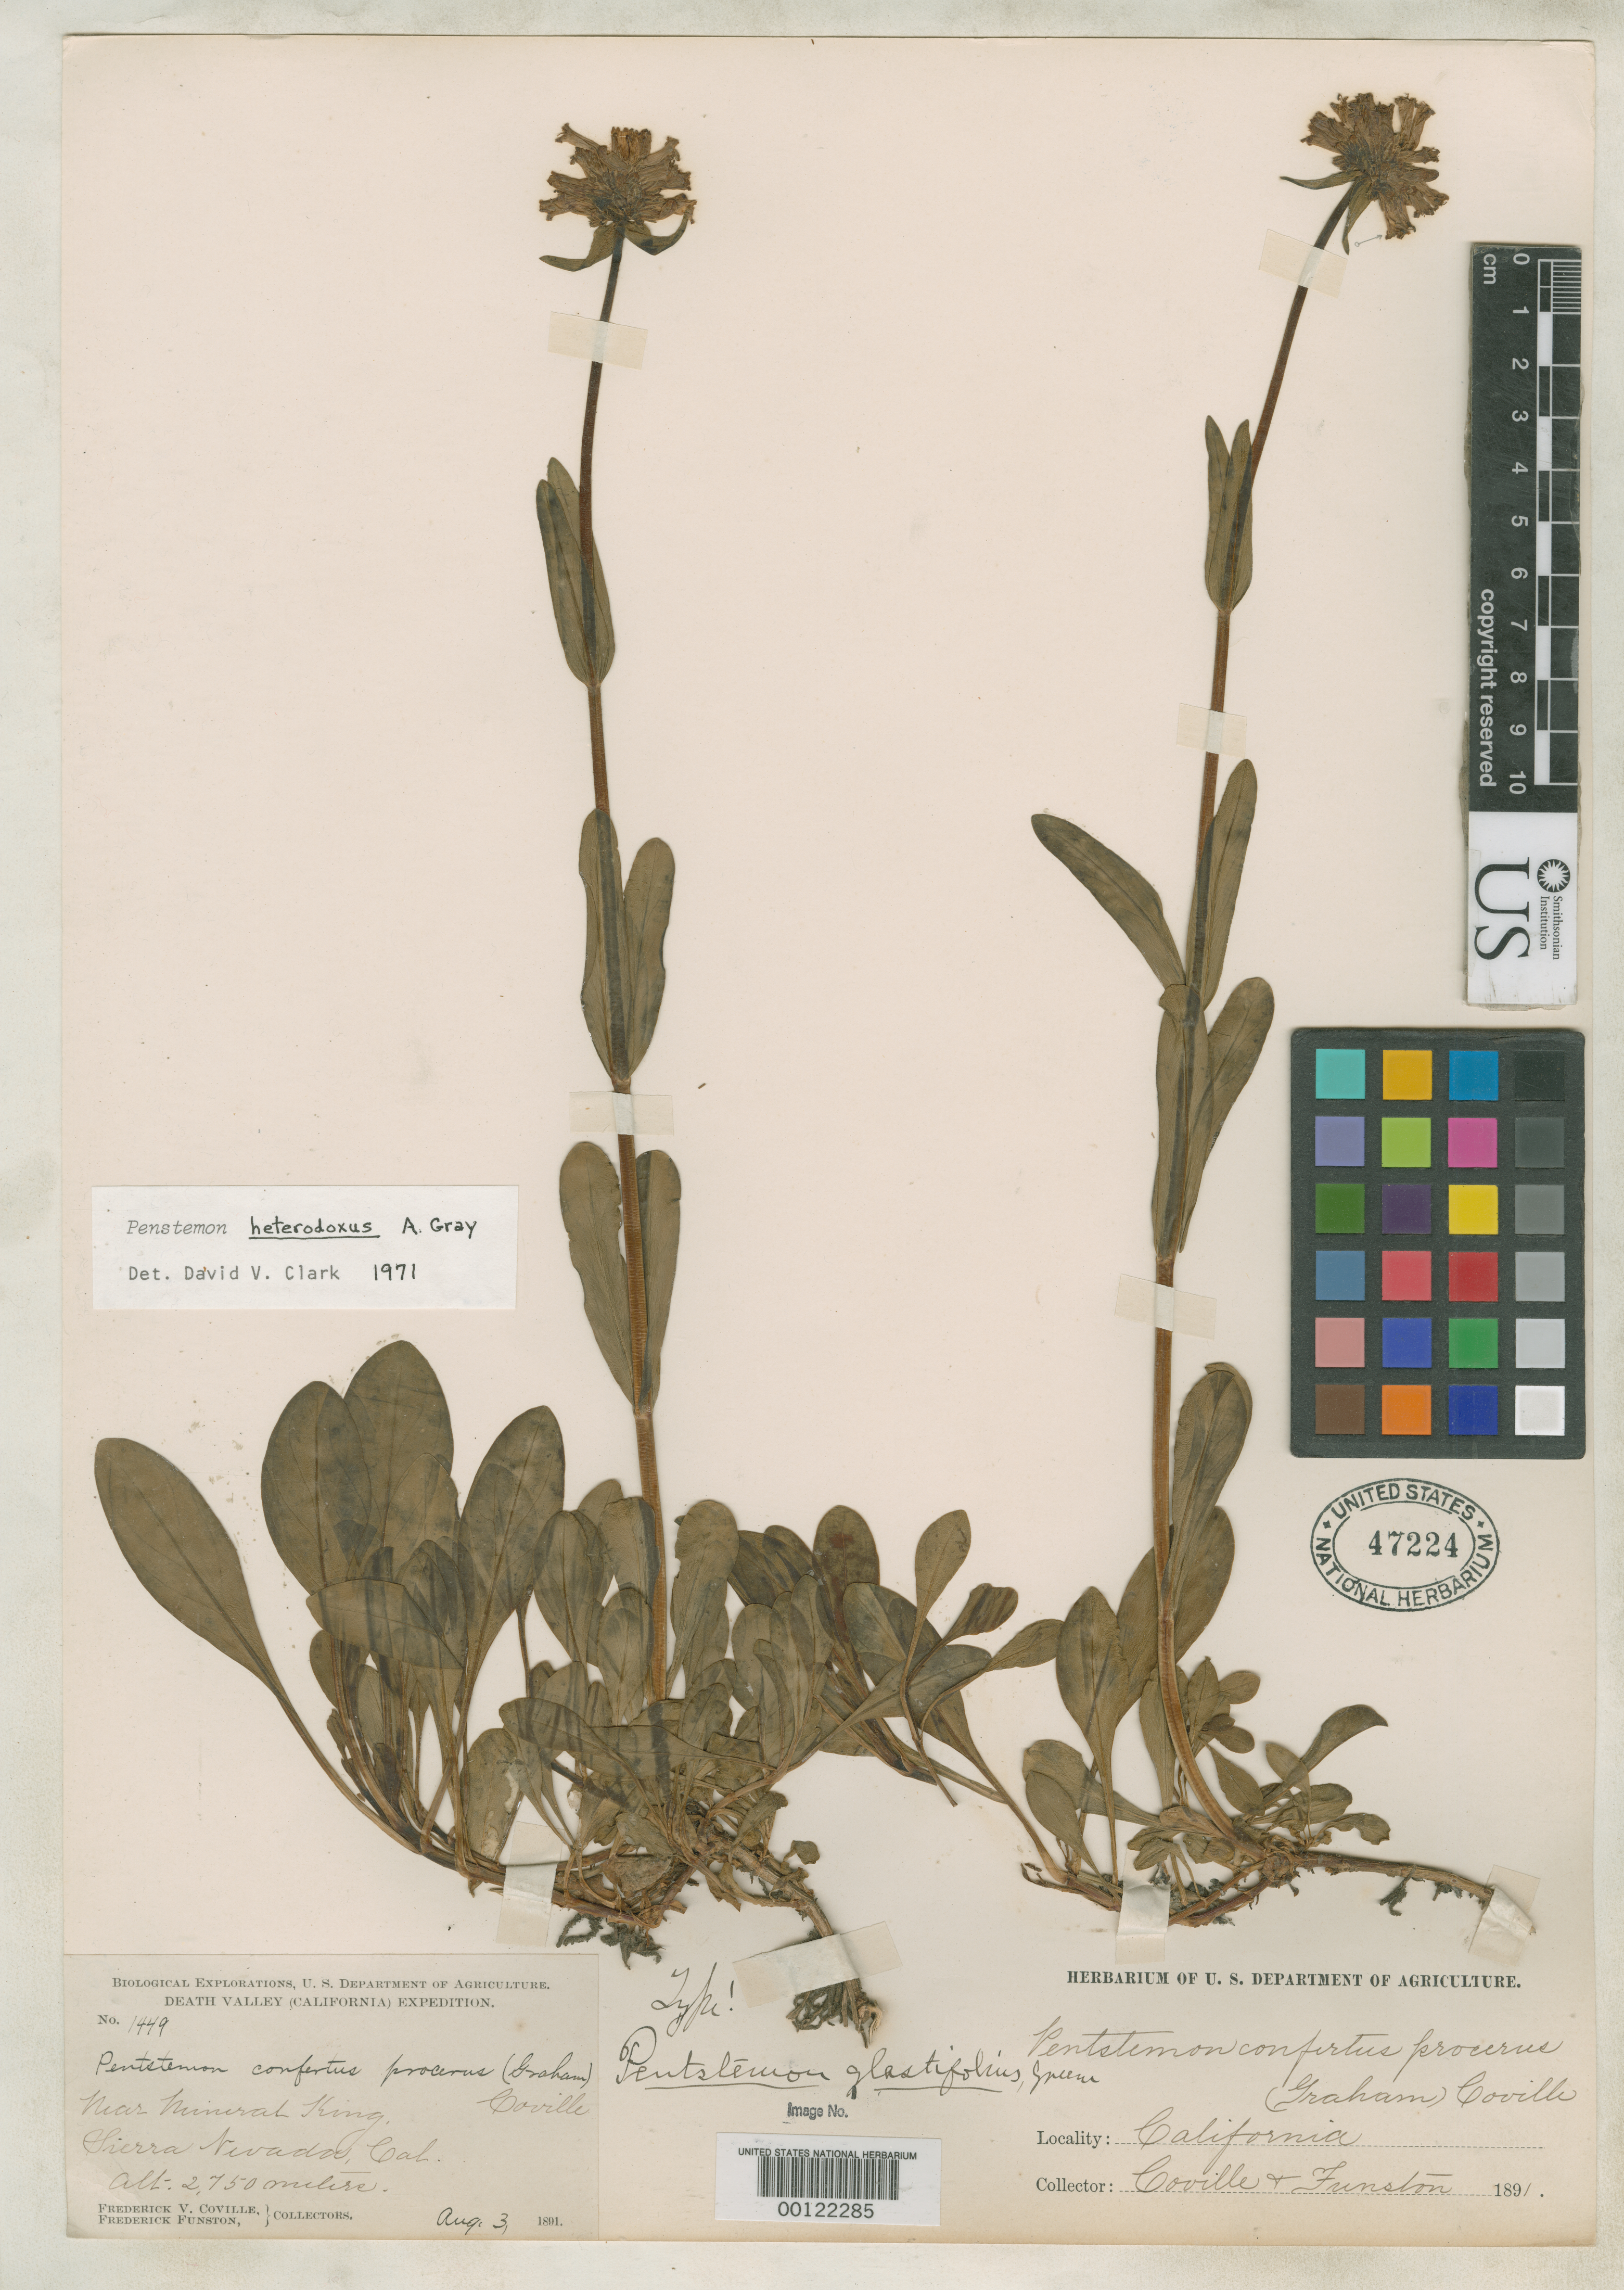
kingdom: Plantae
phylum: Tracheophyta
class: Magnoliopsida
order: Lamiales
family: Plantaginaceae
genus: Penstemon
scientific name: Penstemon glastifolius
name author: Greene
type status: Holotype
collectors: F. V. Coville & F. Funston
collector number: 1449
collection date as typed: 03 Aug 1891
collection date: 1891-08-03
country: United States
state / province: California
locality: Sierra Nevada; Mineral King.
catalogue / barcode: US 47224